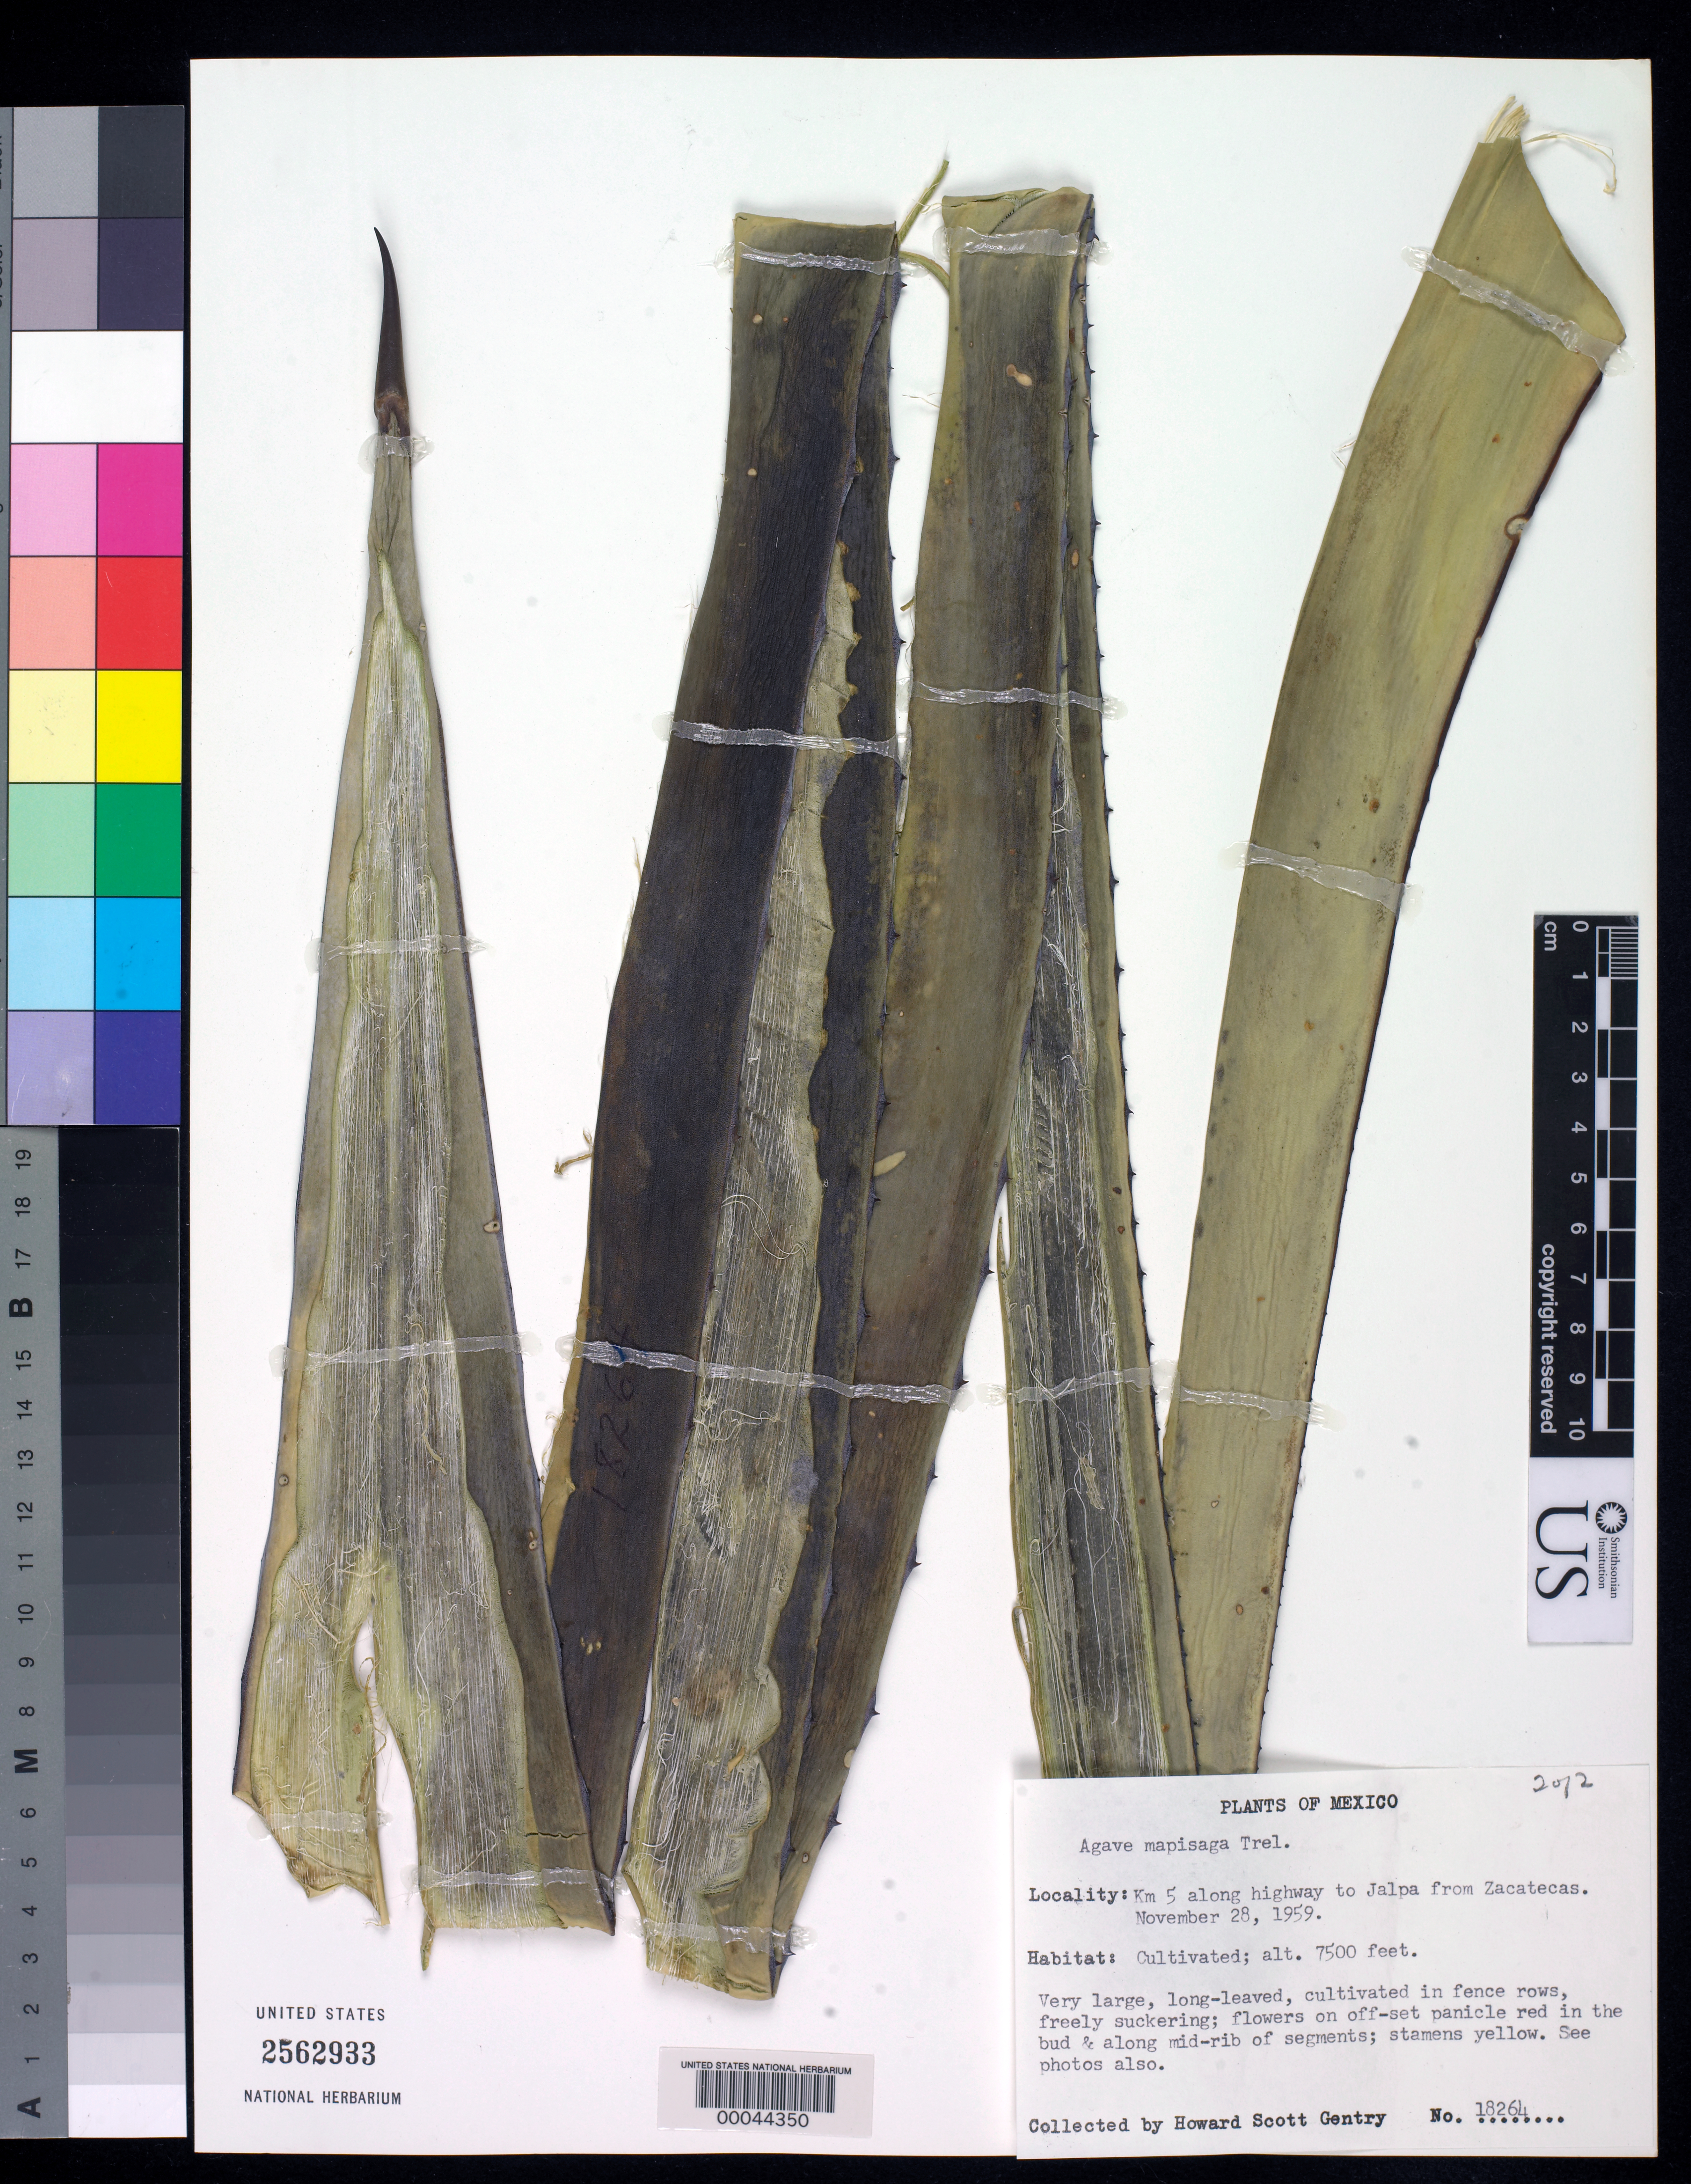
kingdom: Plantae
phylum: Tracheophyta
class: Liliopsida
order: Asparagales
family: Asparagaceae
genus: Agave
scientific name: Agave mapisaga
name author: Trel.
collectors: H. S. Gentry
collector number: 18264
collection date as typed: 28 Nov 1959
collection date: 1959-11-28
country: Mexico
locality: Km 5 along highway to Jalpa from zacatecas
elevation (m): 2286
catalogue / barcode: US 2562933